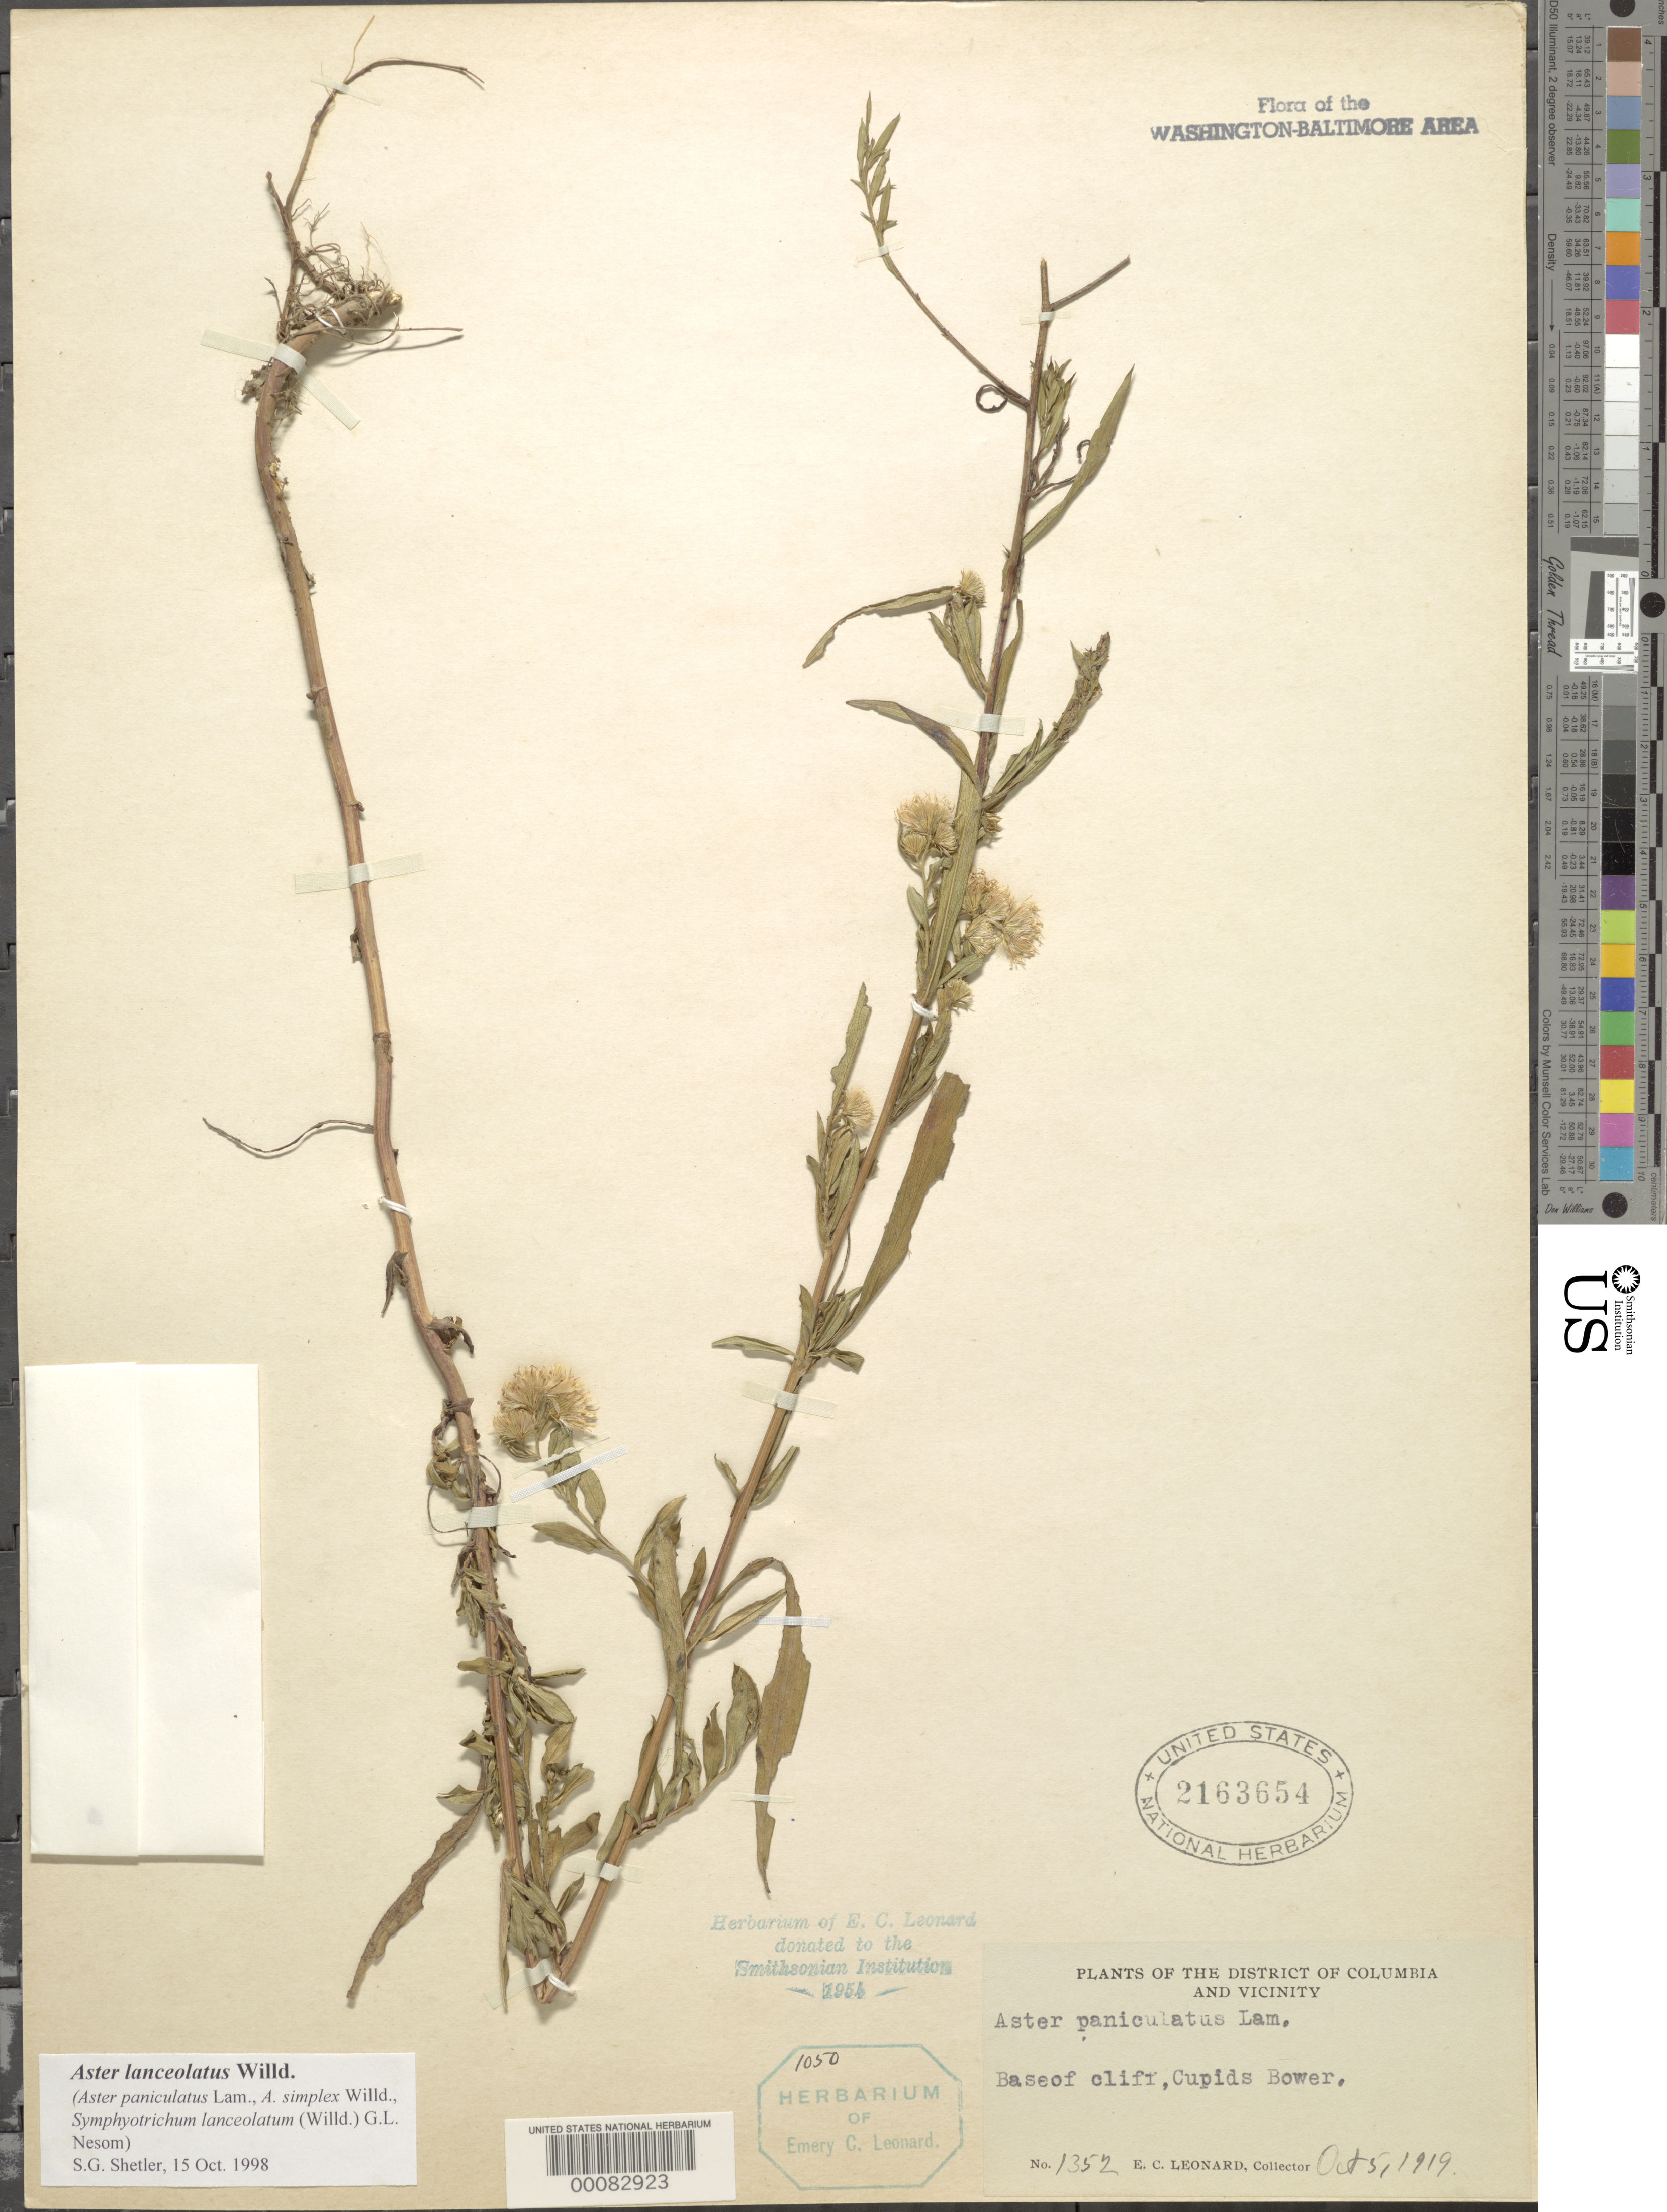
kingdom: Plantae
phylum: Tracheophyta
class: Magnoliopsida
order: Asterales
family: Asteraceae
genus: Symphyotrichum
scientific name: Symphyotrichum lanceolatum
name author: (Willd.) G.L. Nesom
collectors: E. C. Leonard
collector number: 1352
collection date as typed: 05 Oct 1919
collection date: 1919-10-05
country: United States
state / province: Maryland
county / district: Montgomery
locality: Cupids Bower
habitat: Base of cliff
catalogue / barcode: US 2163654